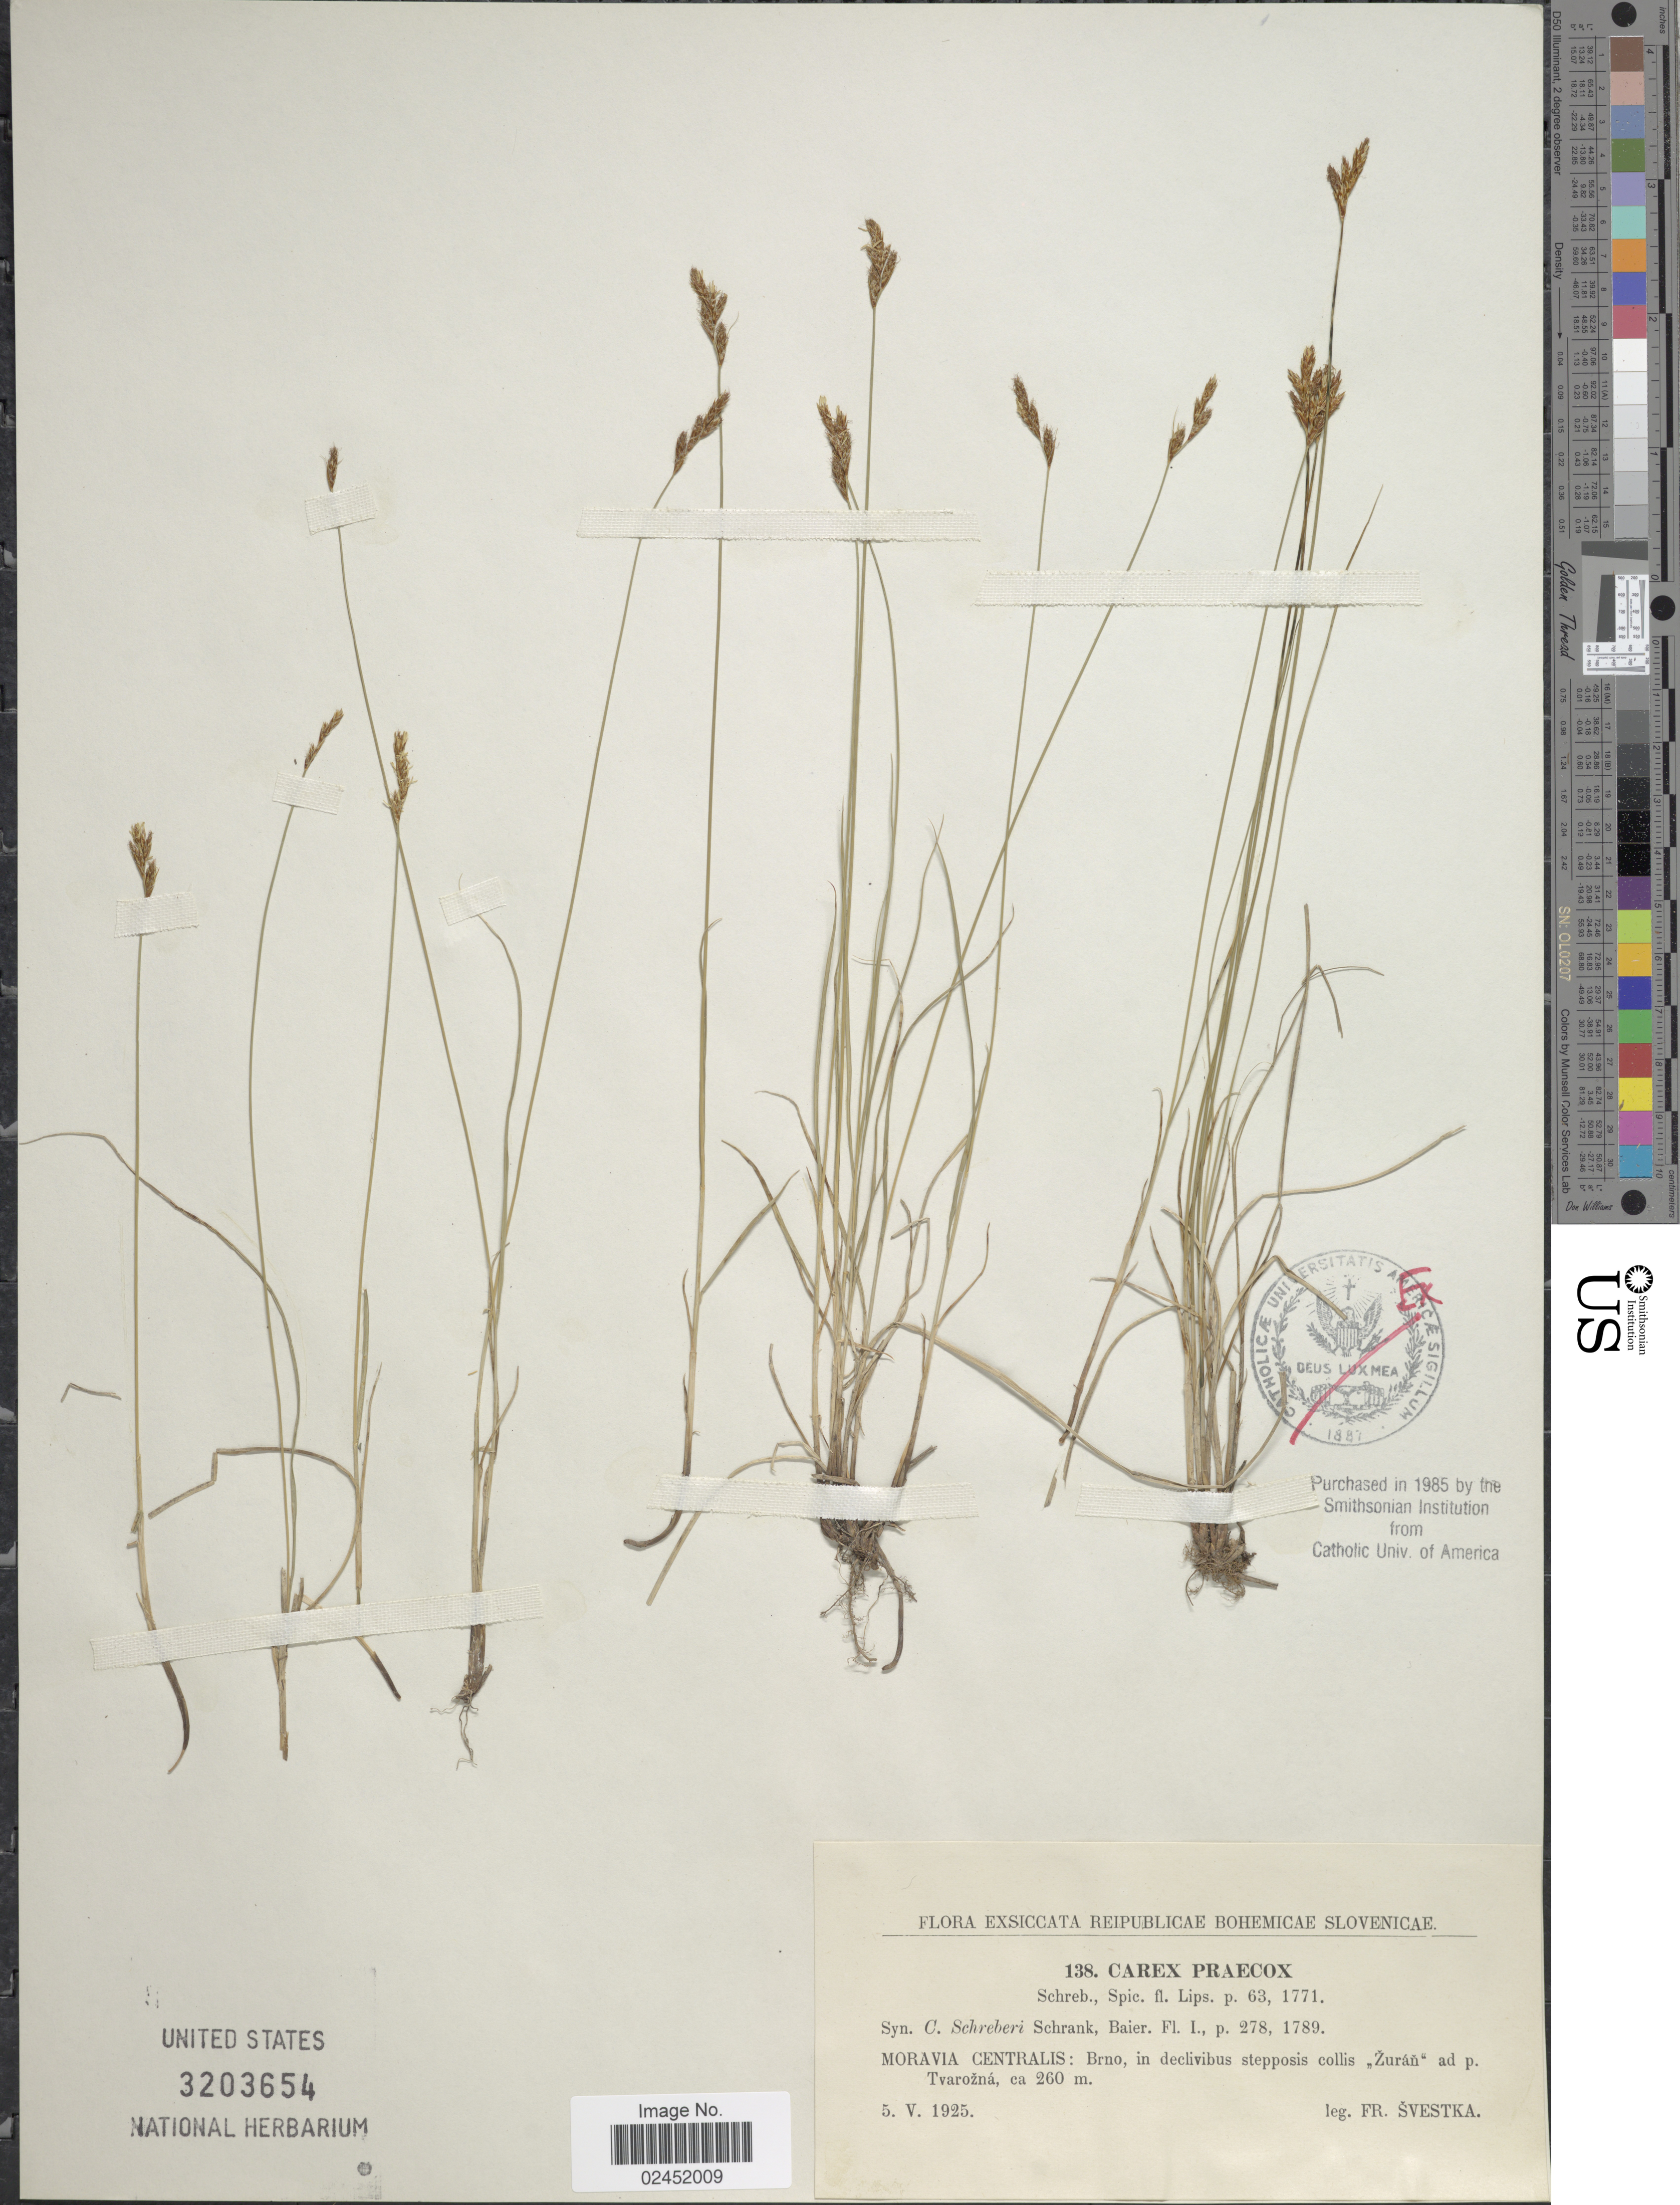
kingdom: Plantae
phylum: Tracheophyta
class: Liliopsida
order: Poales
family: Cyperaceae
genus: Carex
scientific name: Carex praecox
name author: Schreb.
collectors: F. Svestka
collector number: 138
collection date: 1925-05-05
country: Czechia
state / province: South Moravian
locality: Moravia Centralis: Brno, in declivibus stepposis collis Zurán ad p. Tvarozná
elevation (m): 260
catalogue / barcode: US 3203654